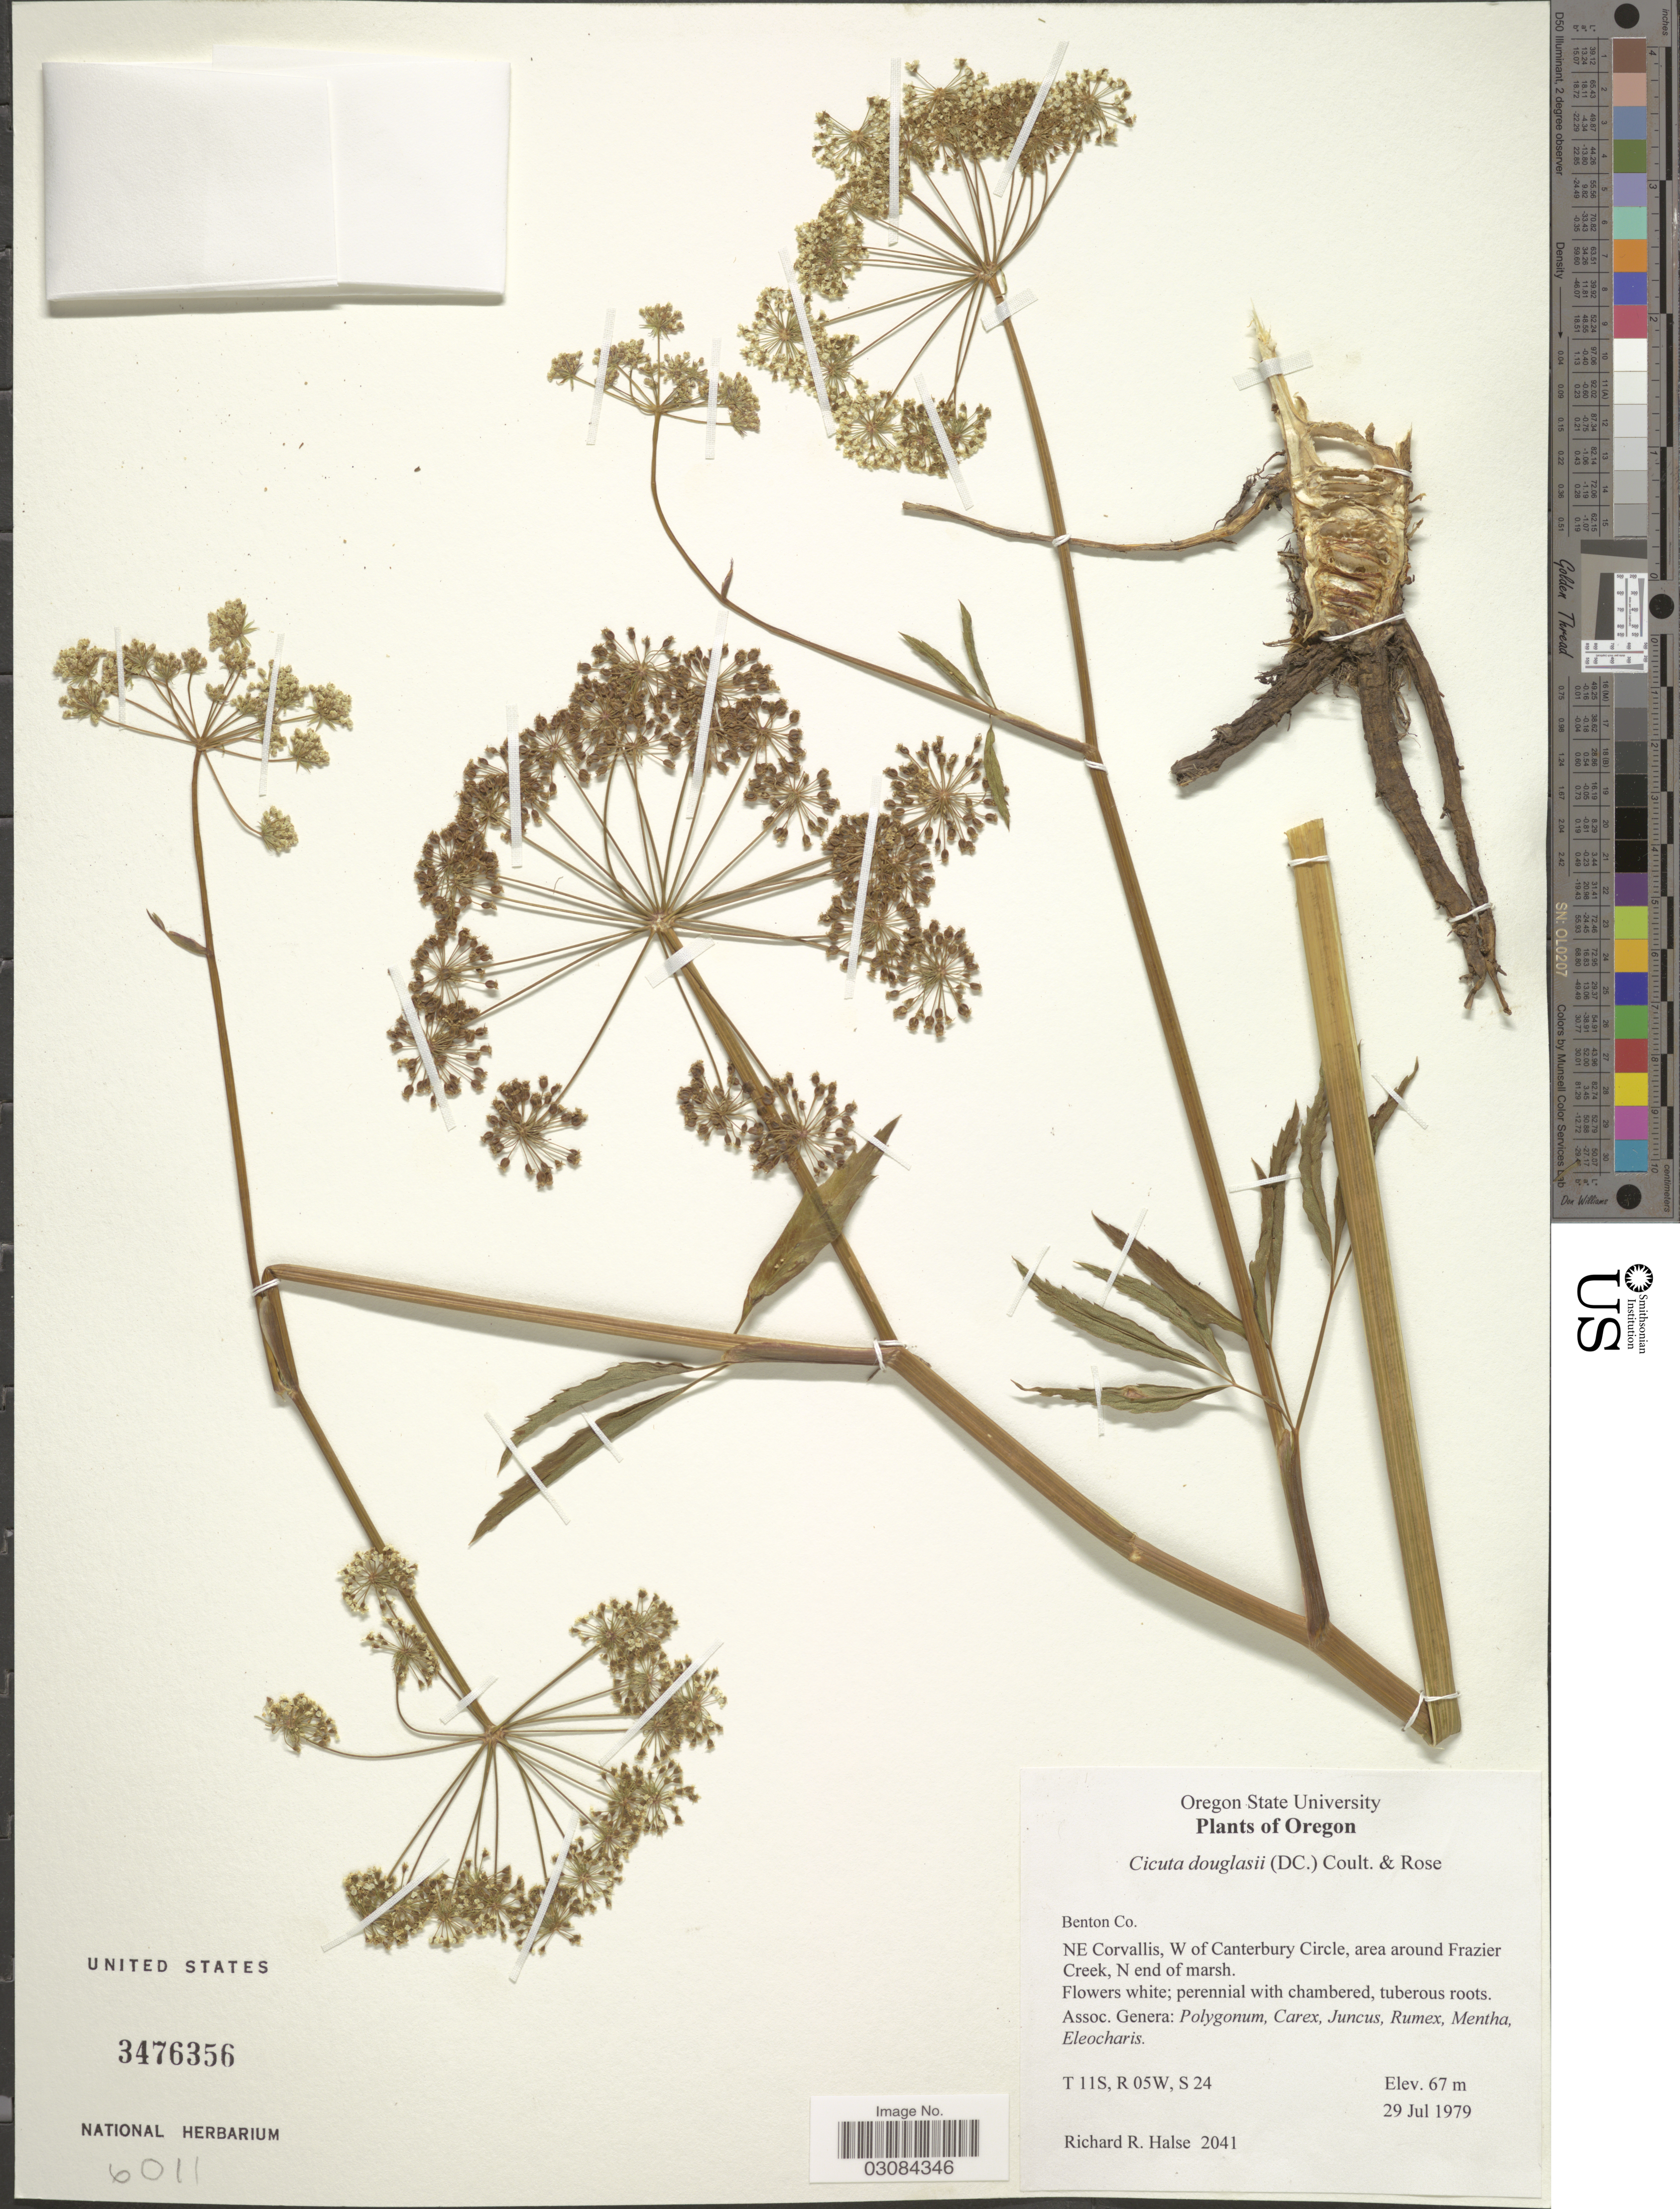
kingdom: Plantae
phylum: Tracheophyta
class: Magnoliopsida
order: Apiales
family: Apiaceae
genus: Cicuta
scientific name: Cicuta douglasii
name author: (DC.) J.M. Coult. & Rose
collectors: R. Halse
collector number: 2041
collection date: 1979-07-29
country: United States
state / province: Oregon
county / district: Benton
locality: Benton Co. NE Corvallis, W of Canterburry Circle, area around Frazier Creek, N end of marsh. T11S, R05W, S24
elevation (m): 67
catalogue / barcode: US 3476356